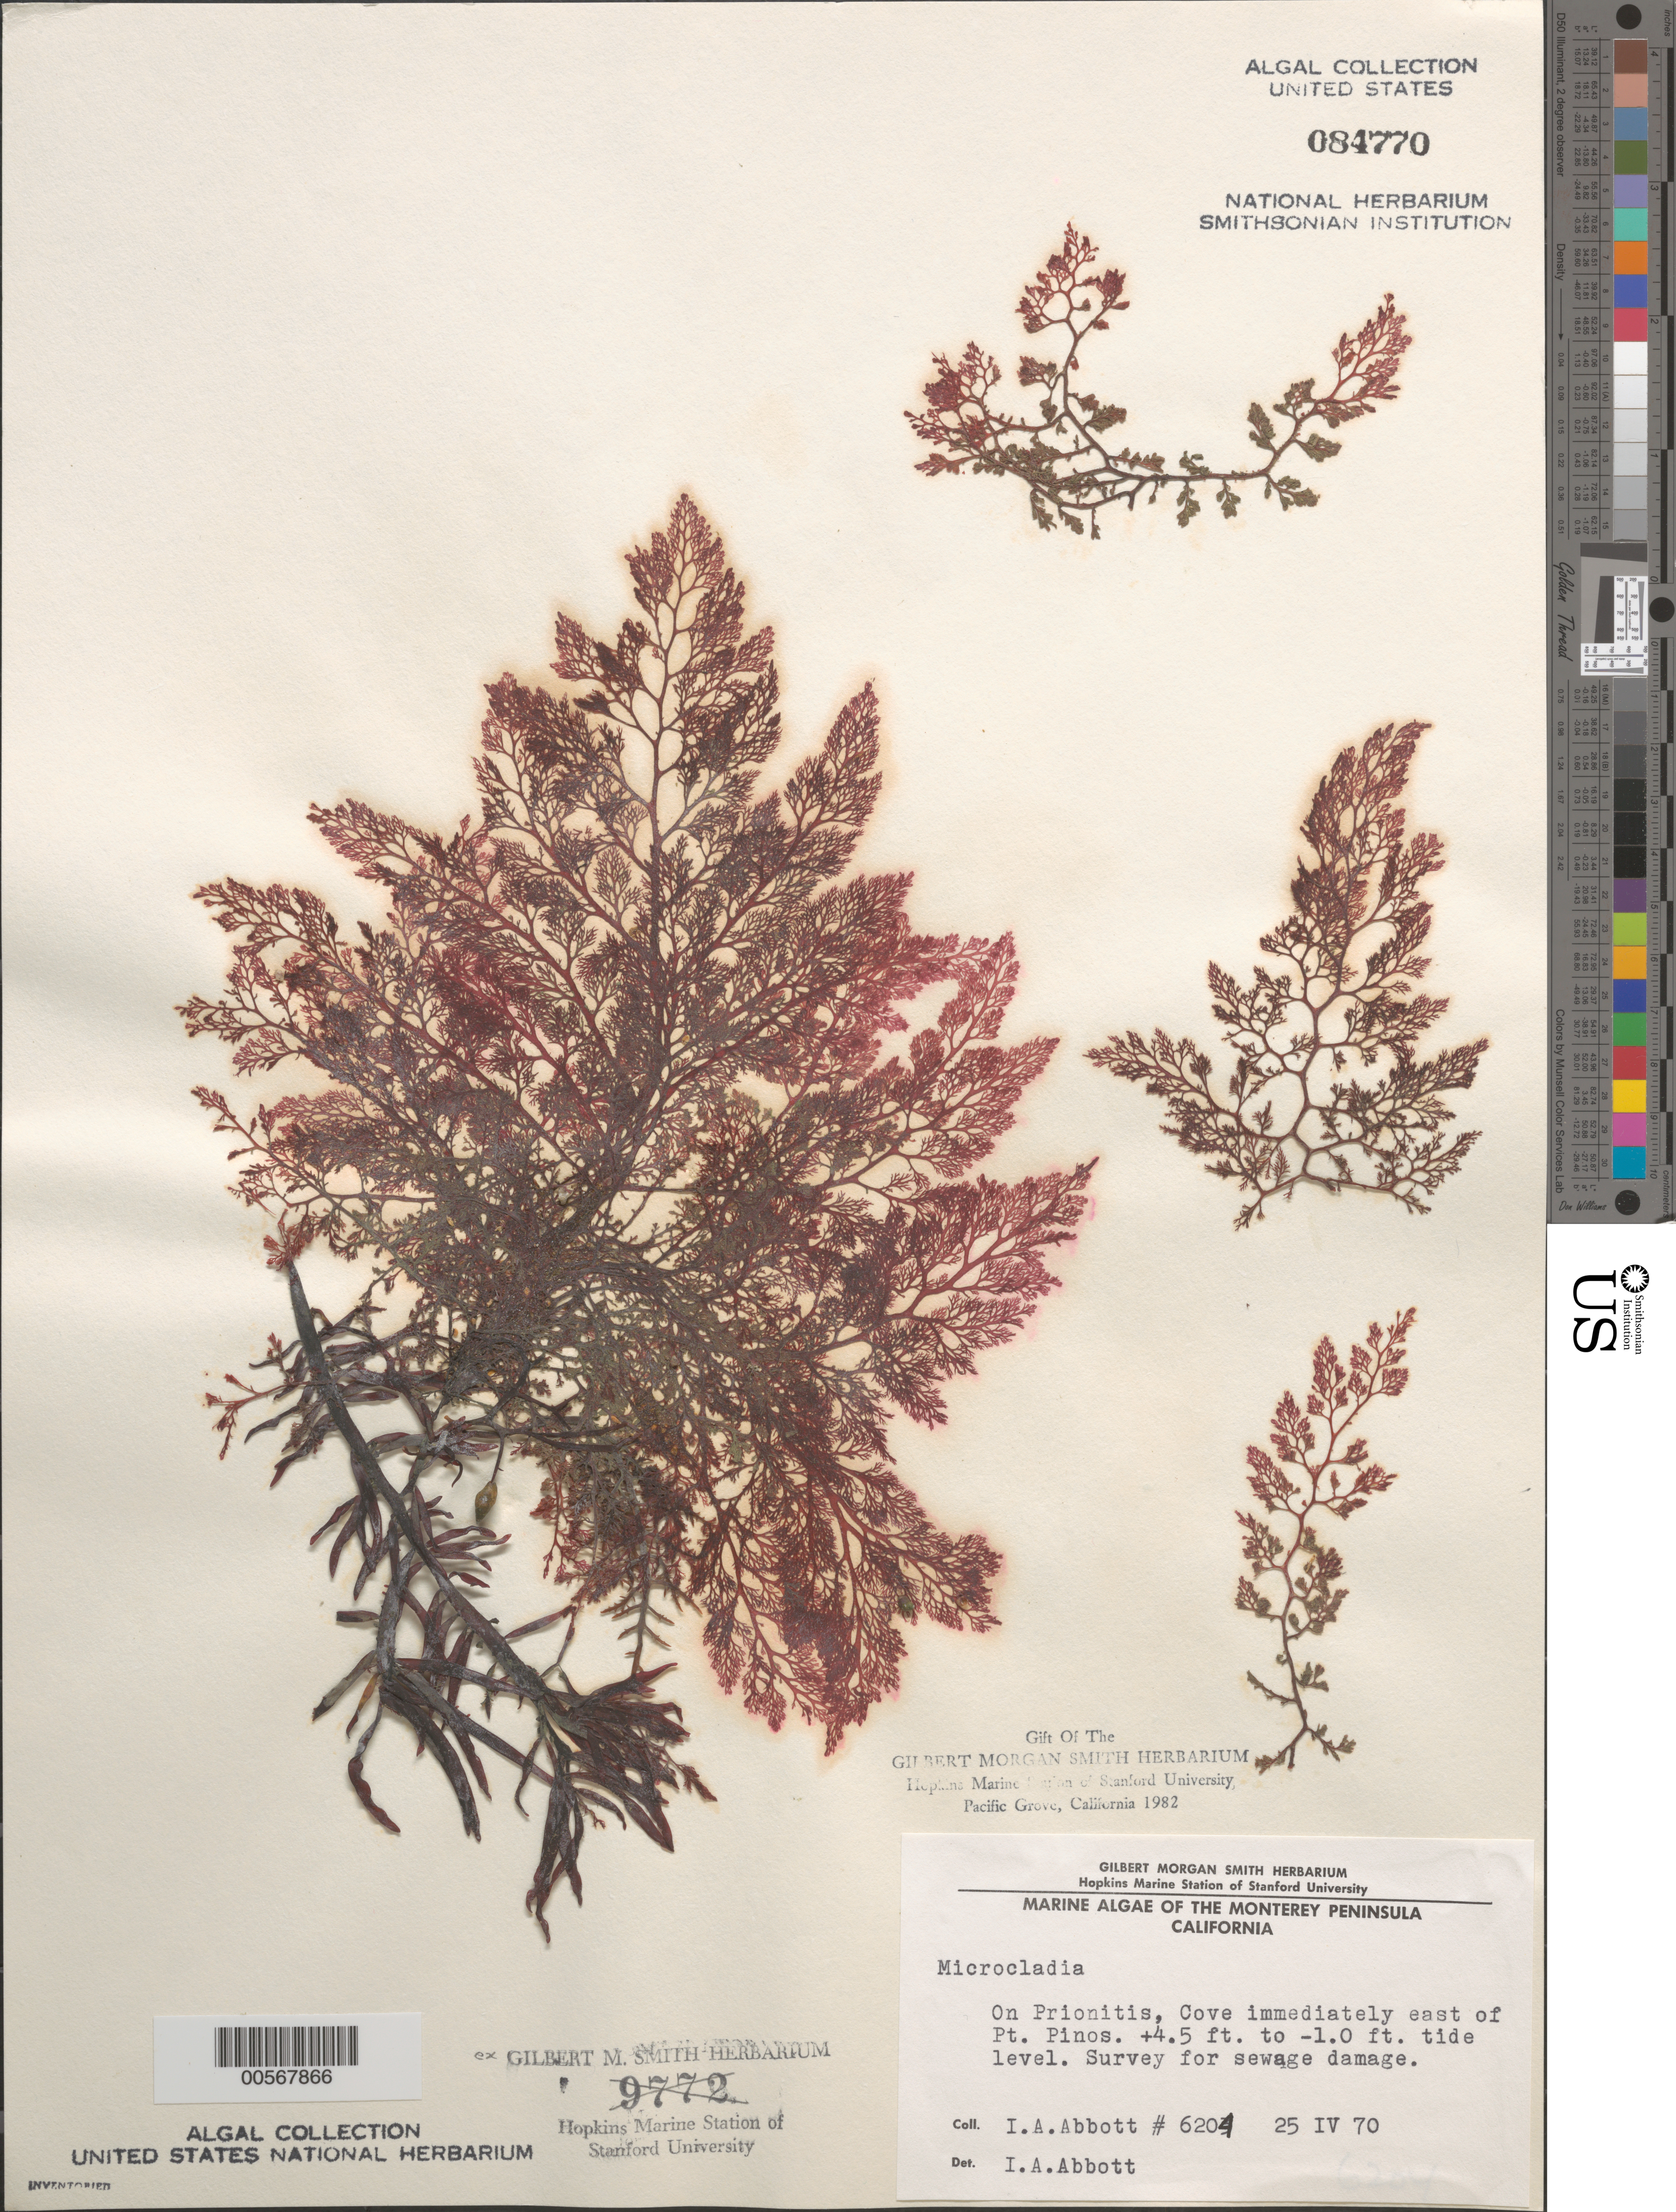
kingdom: Plantae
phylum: Rhodophyta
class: Florideophyceae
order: Ceramiales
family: Ceramiaceae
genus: Microcladia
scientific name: Microcladia sp.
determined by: Abbott, Isabella A.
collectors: I. A. Abbott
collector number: IAA 6204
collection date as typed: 25 Apr 1970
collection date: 1970-04-25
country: United States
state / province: California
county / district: Monterey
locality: Cove just east of Point Pinos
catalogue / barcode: US 84770